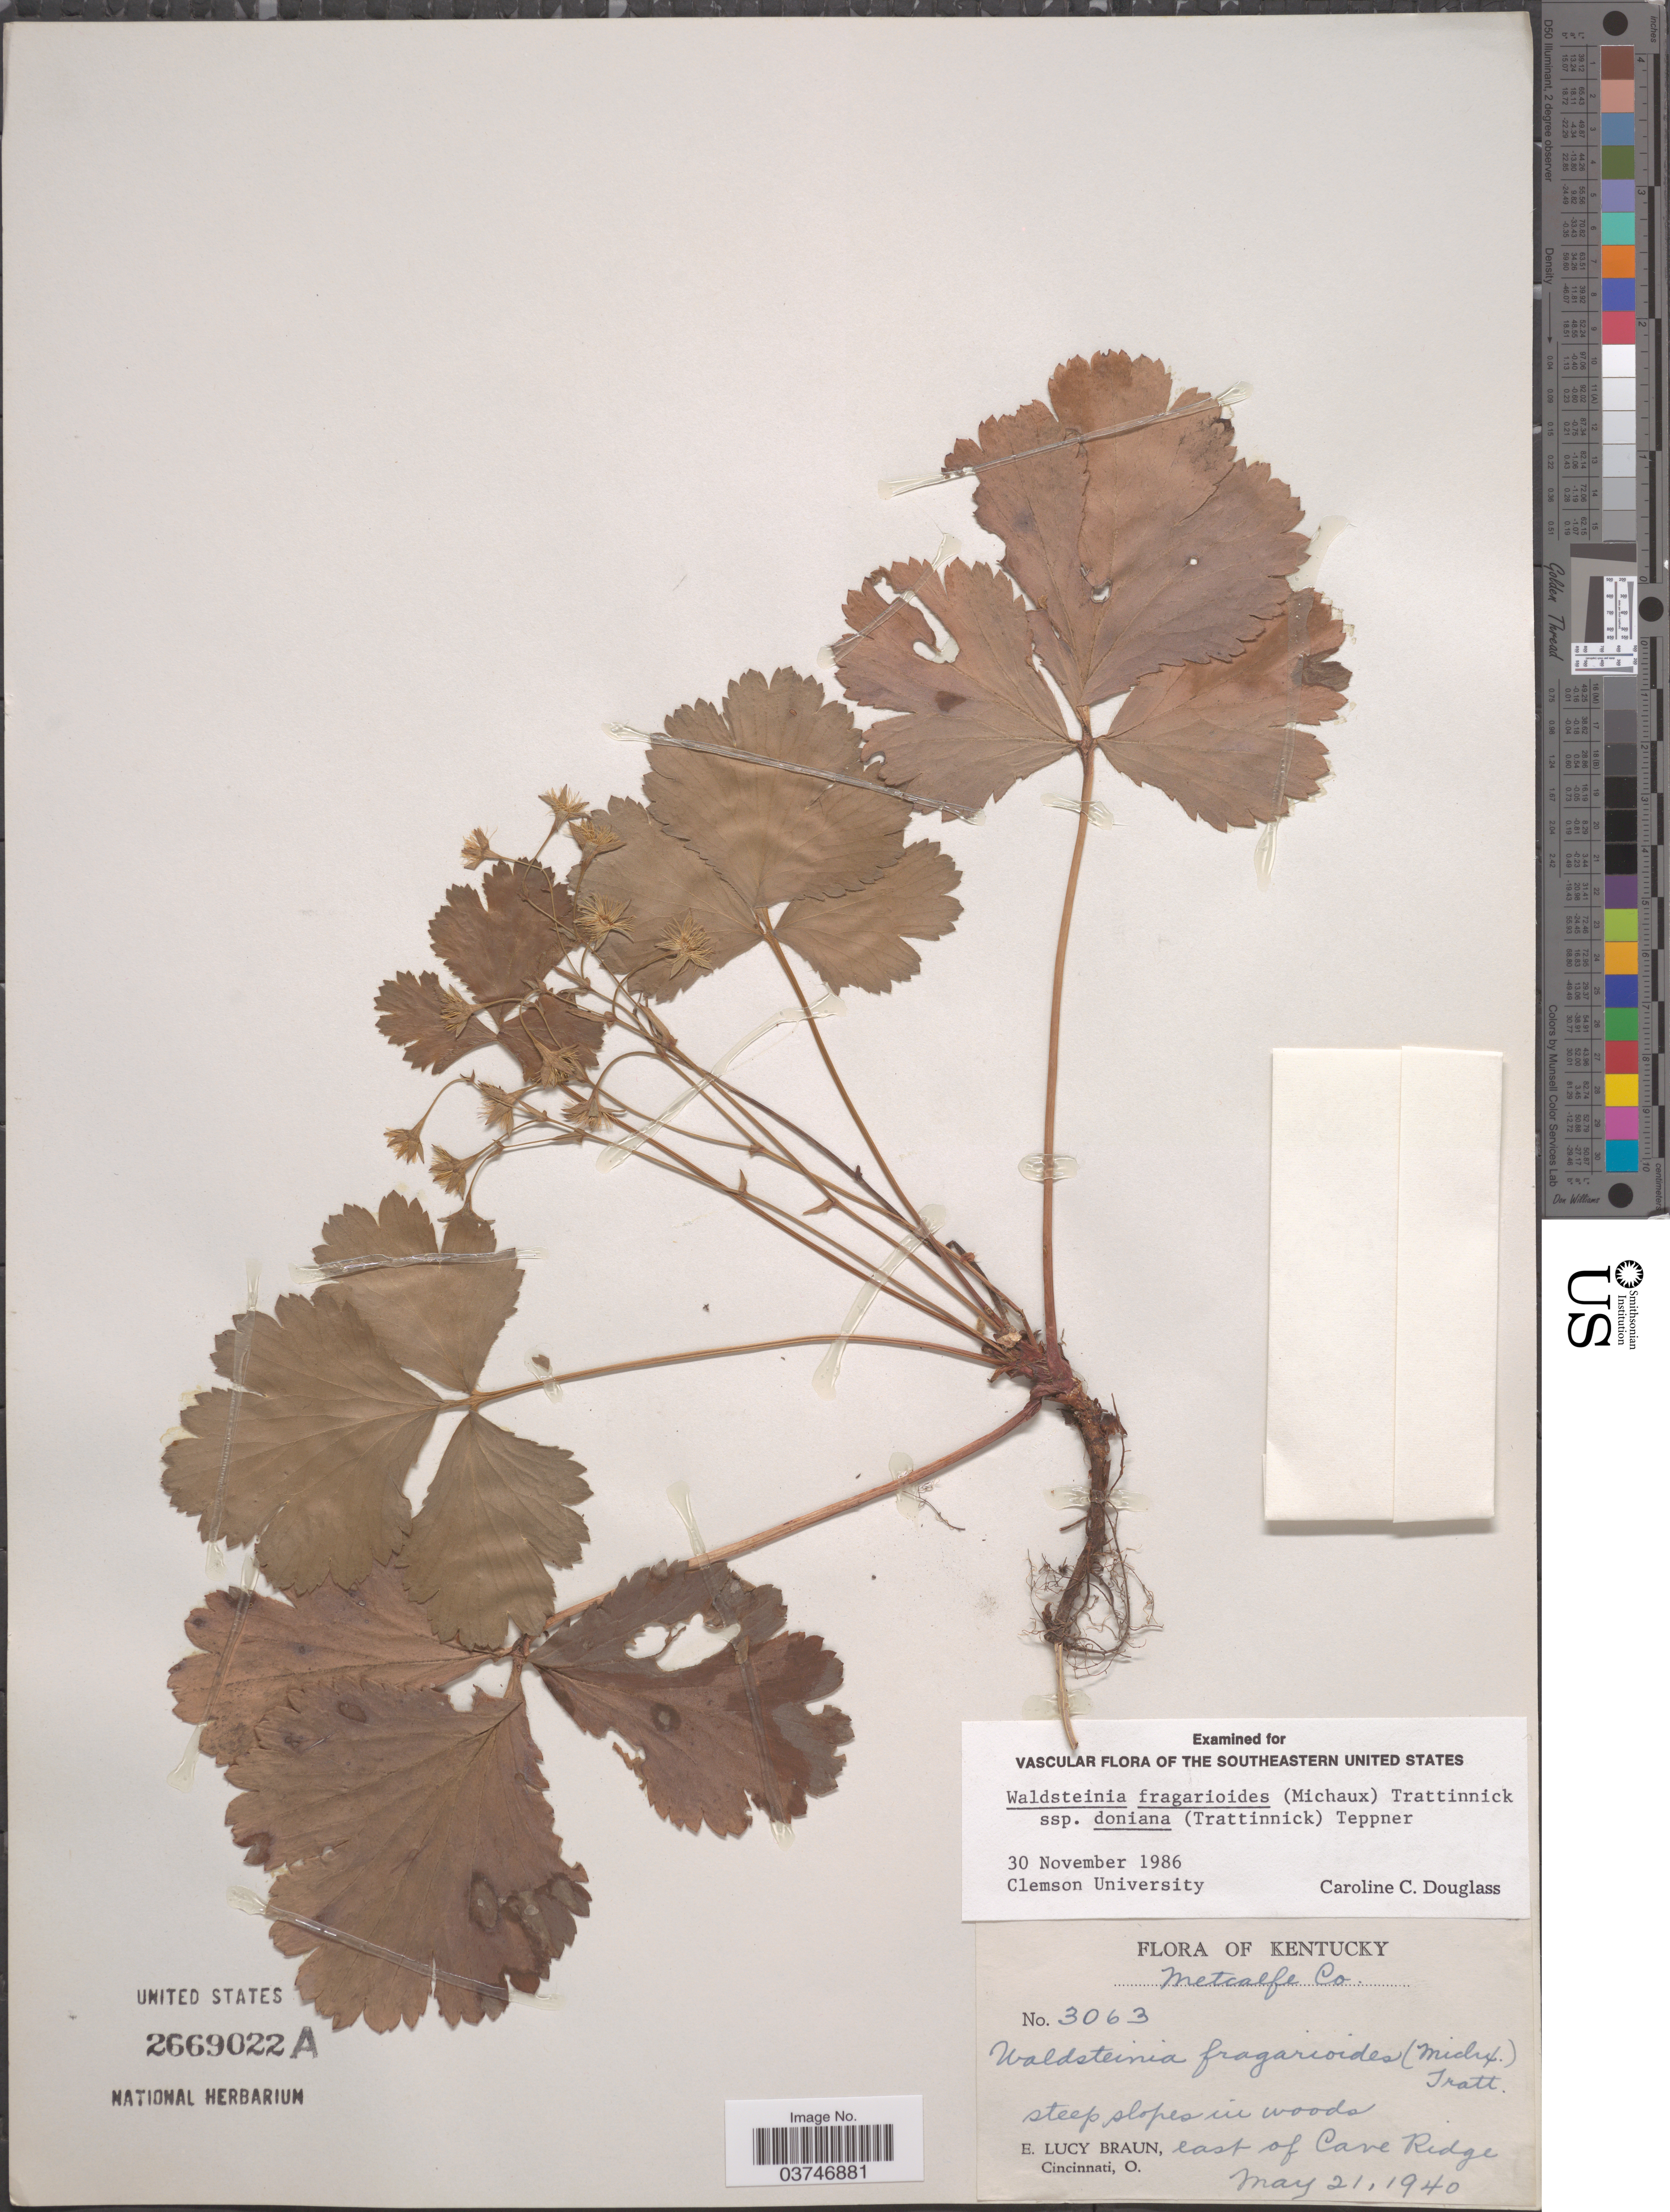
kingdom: Plantae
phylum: Tracheophyta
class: Magnoliopsida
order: Rosales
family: Rosaceae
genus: Waldsteinia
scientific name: Waldsteinia fragarioides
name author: (Michx.) Tratt.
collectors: E. L. Braun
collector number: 3063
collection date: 1940-05-21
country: United States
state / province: Kentucky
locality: Metcalfe Co. East of Cave Ridge.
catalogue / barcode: US 2669022A